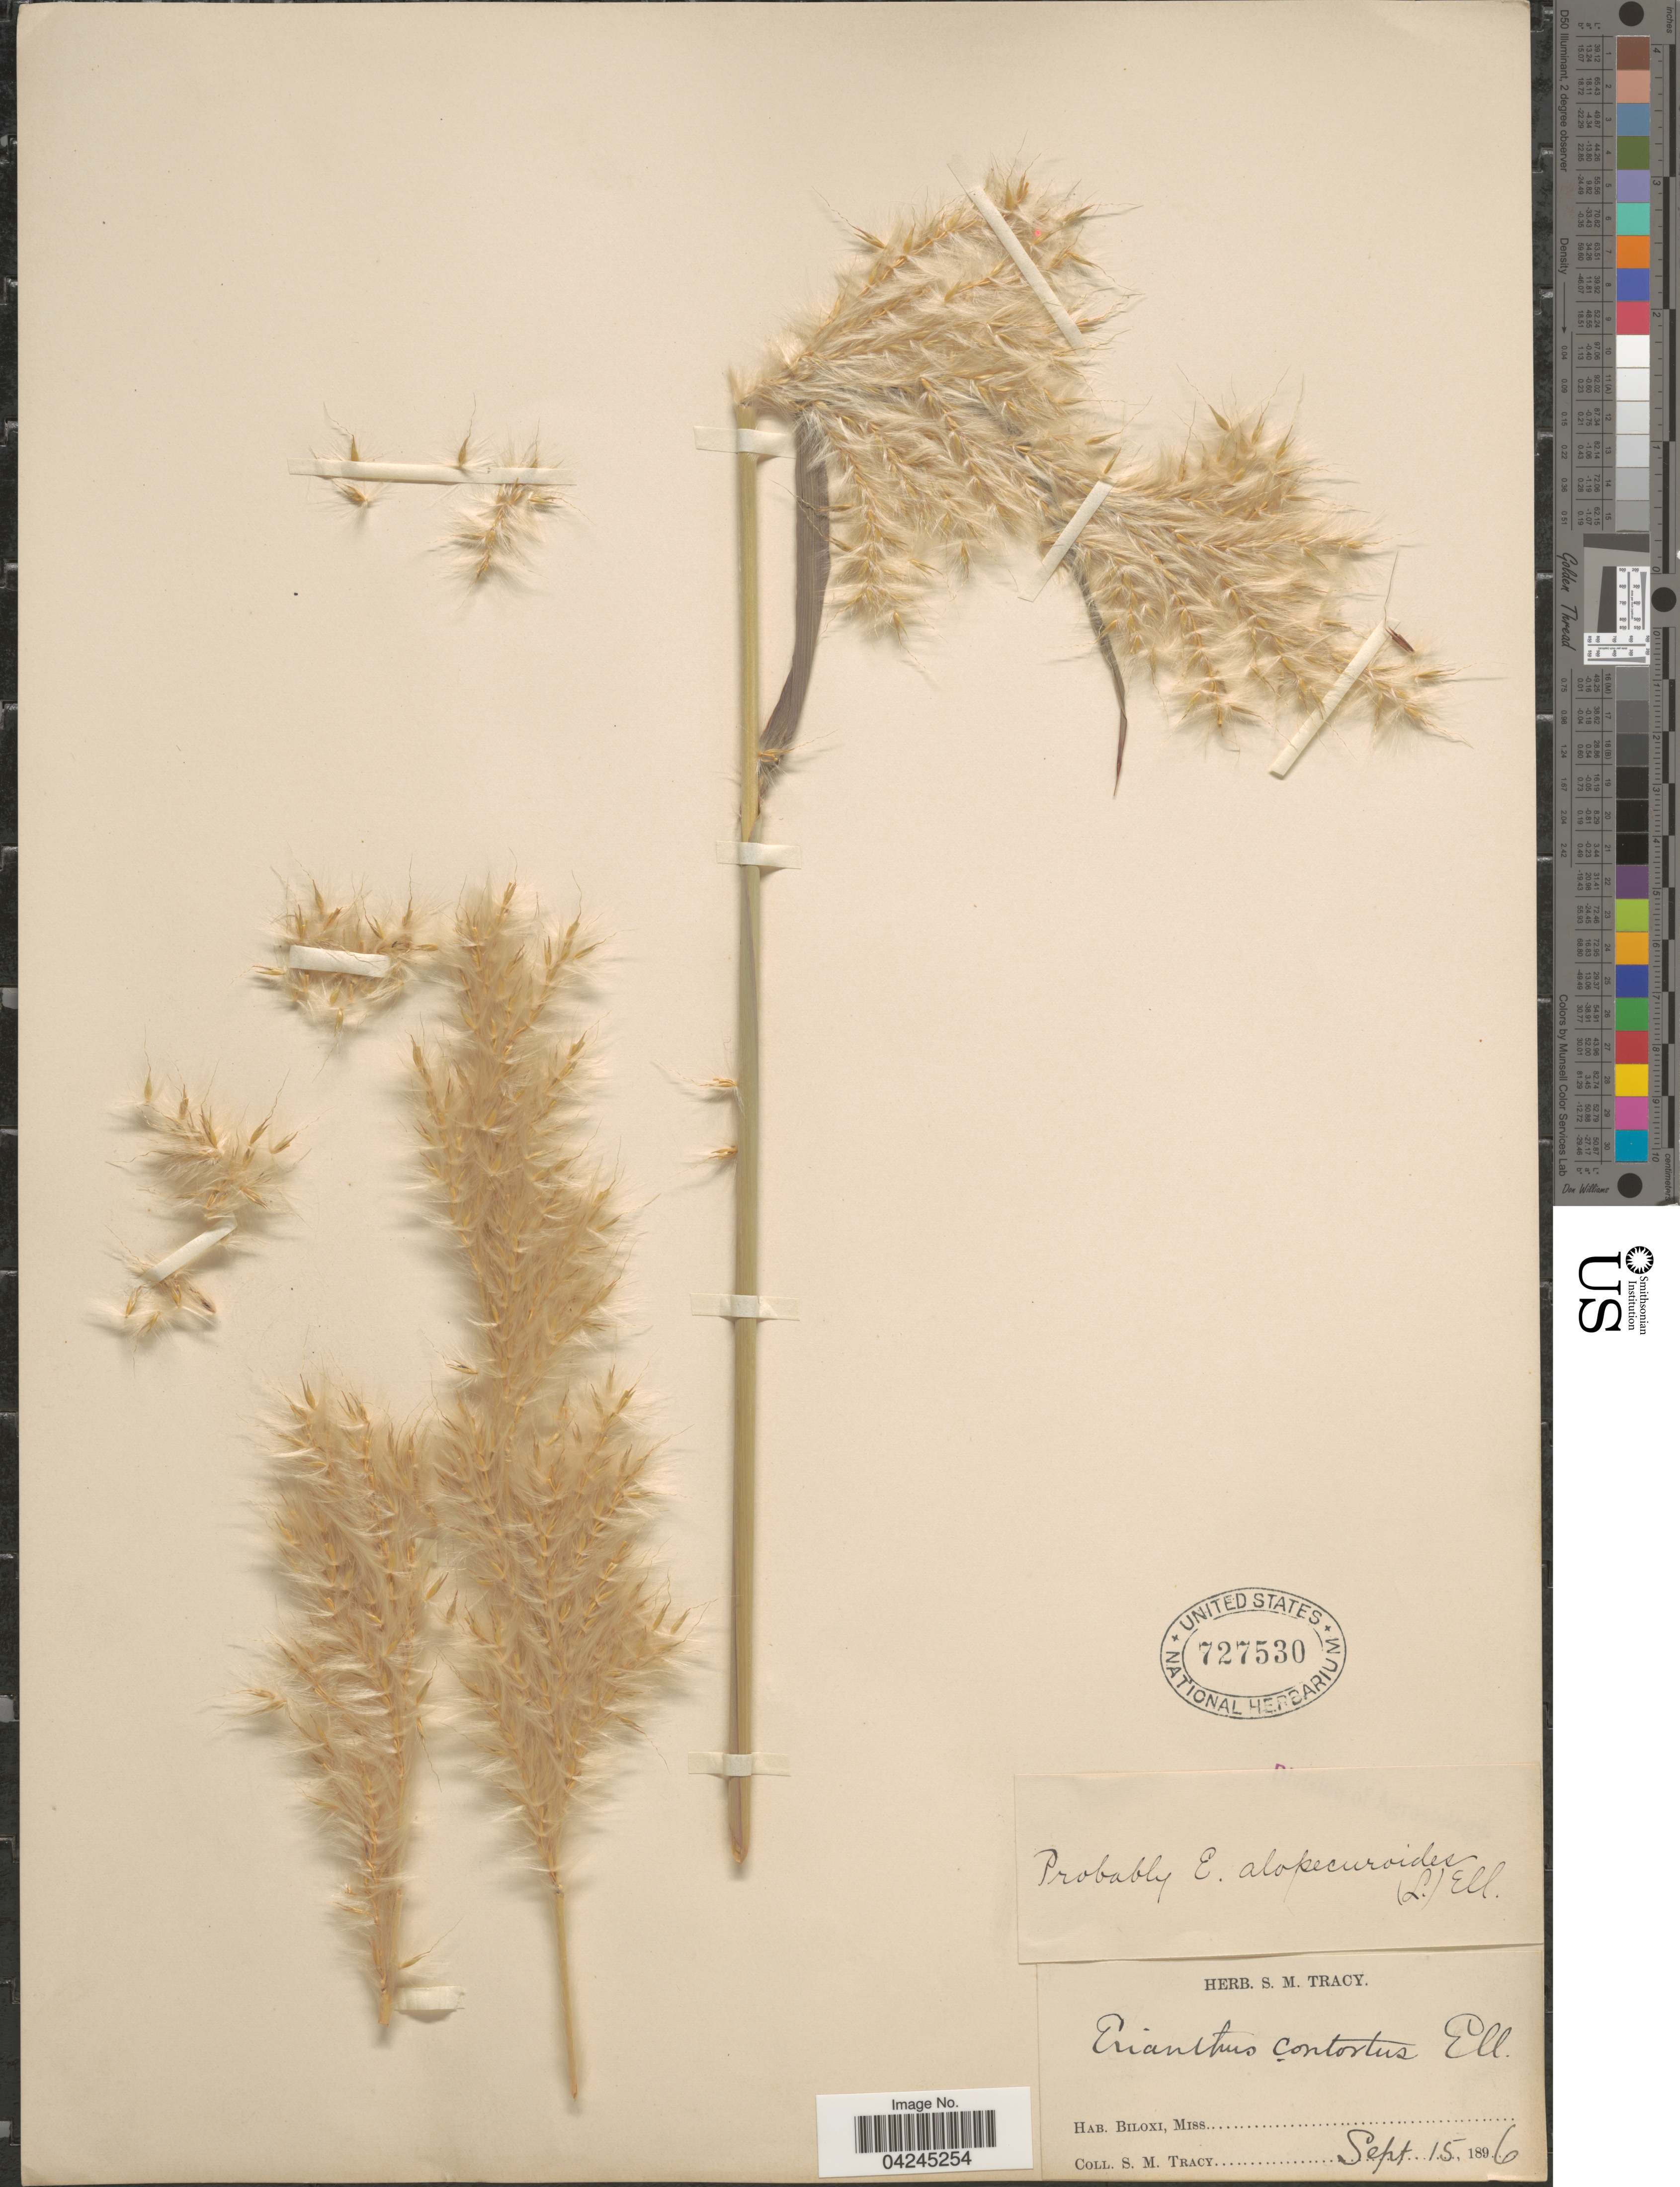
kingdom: Plantae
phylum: Tracheophyta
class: Liliopsida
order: Poales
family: Poaceae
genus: Erianthus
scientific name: Erianthus sp.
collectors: S. M. Tracy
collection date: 1896-09-15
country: United States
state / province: Mississippi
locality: Biloxi.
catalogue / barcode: US 727530